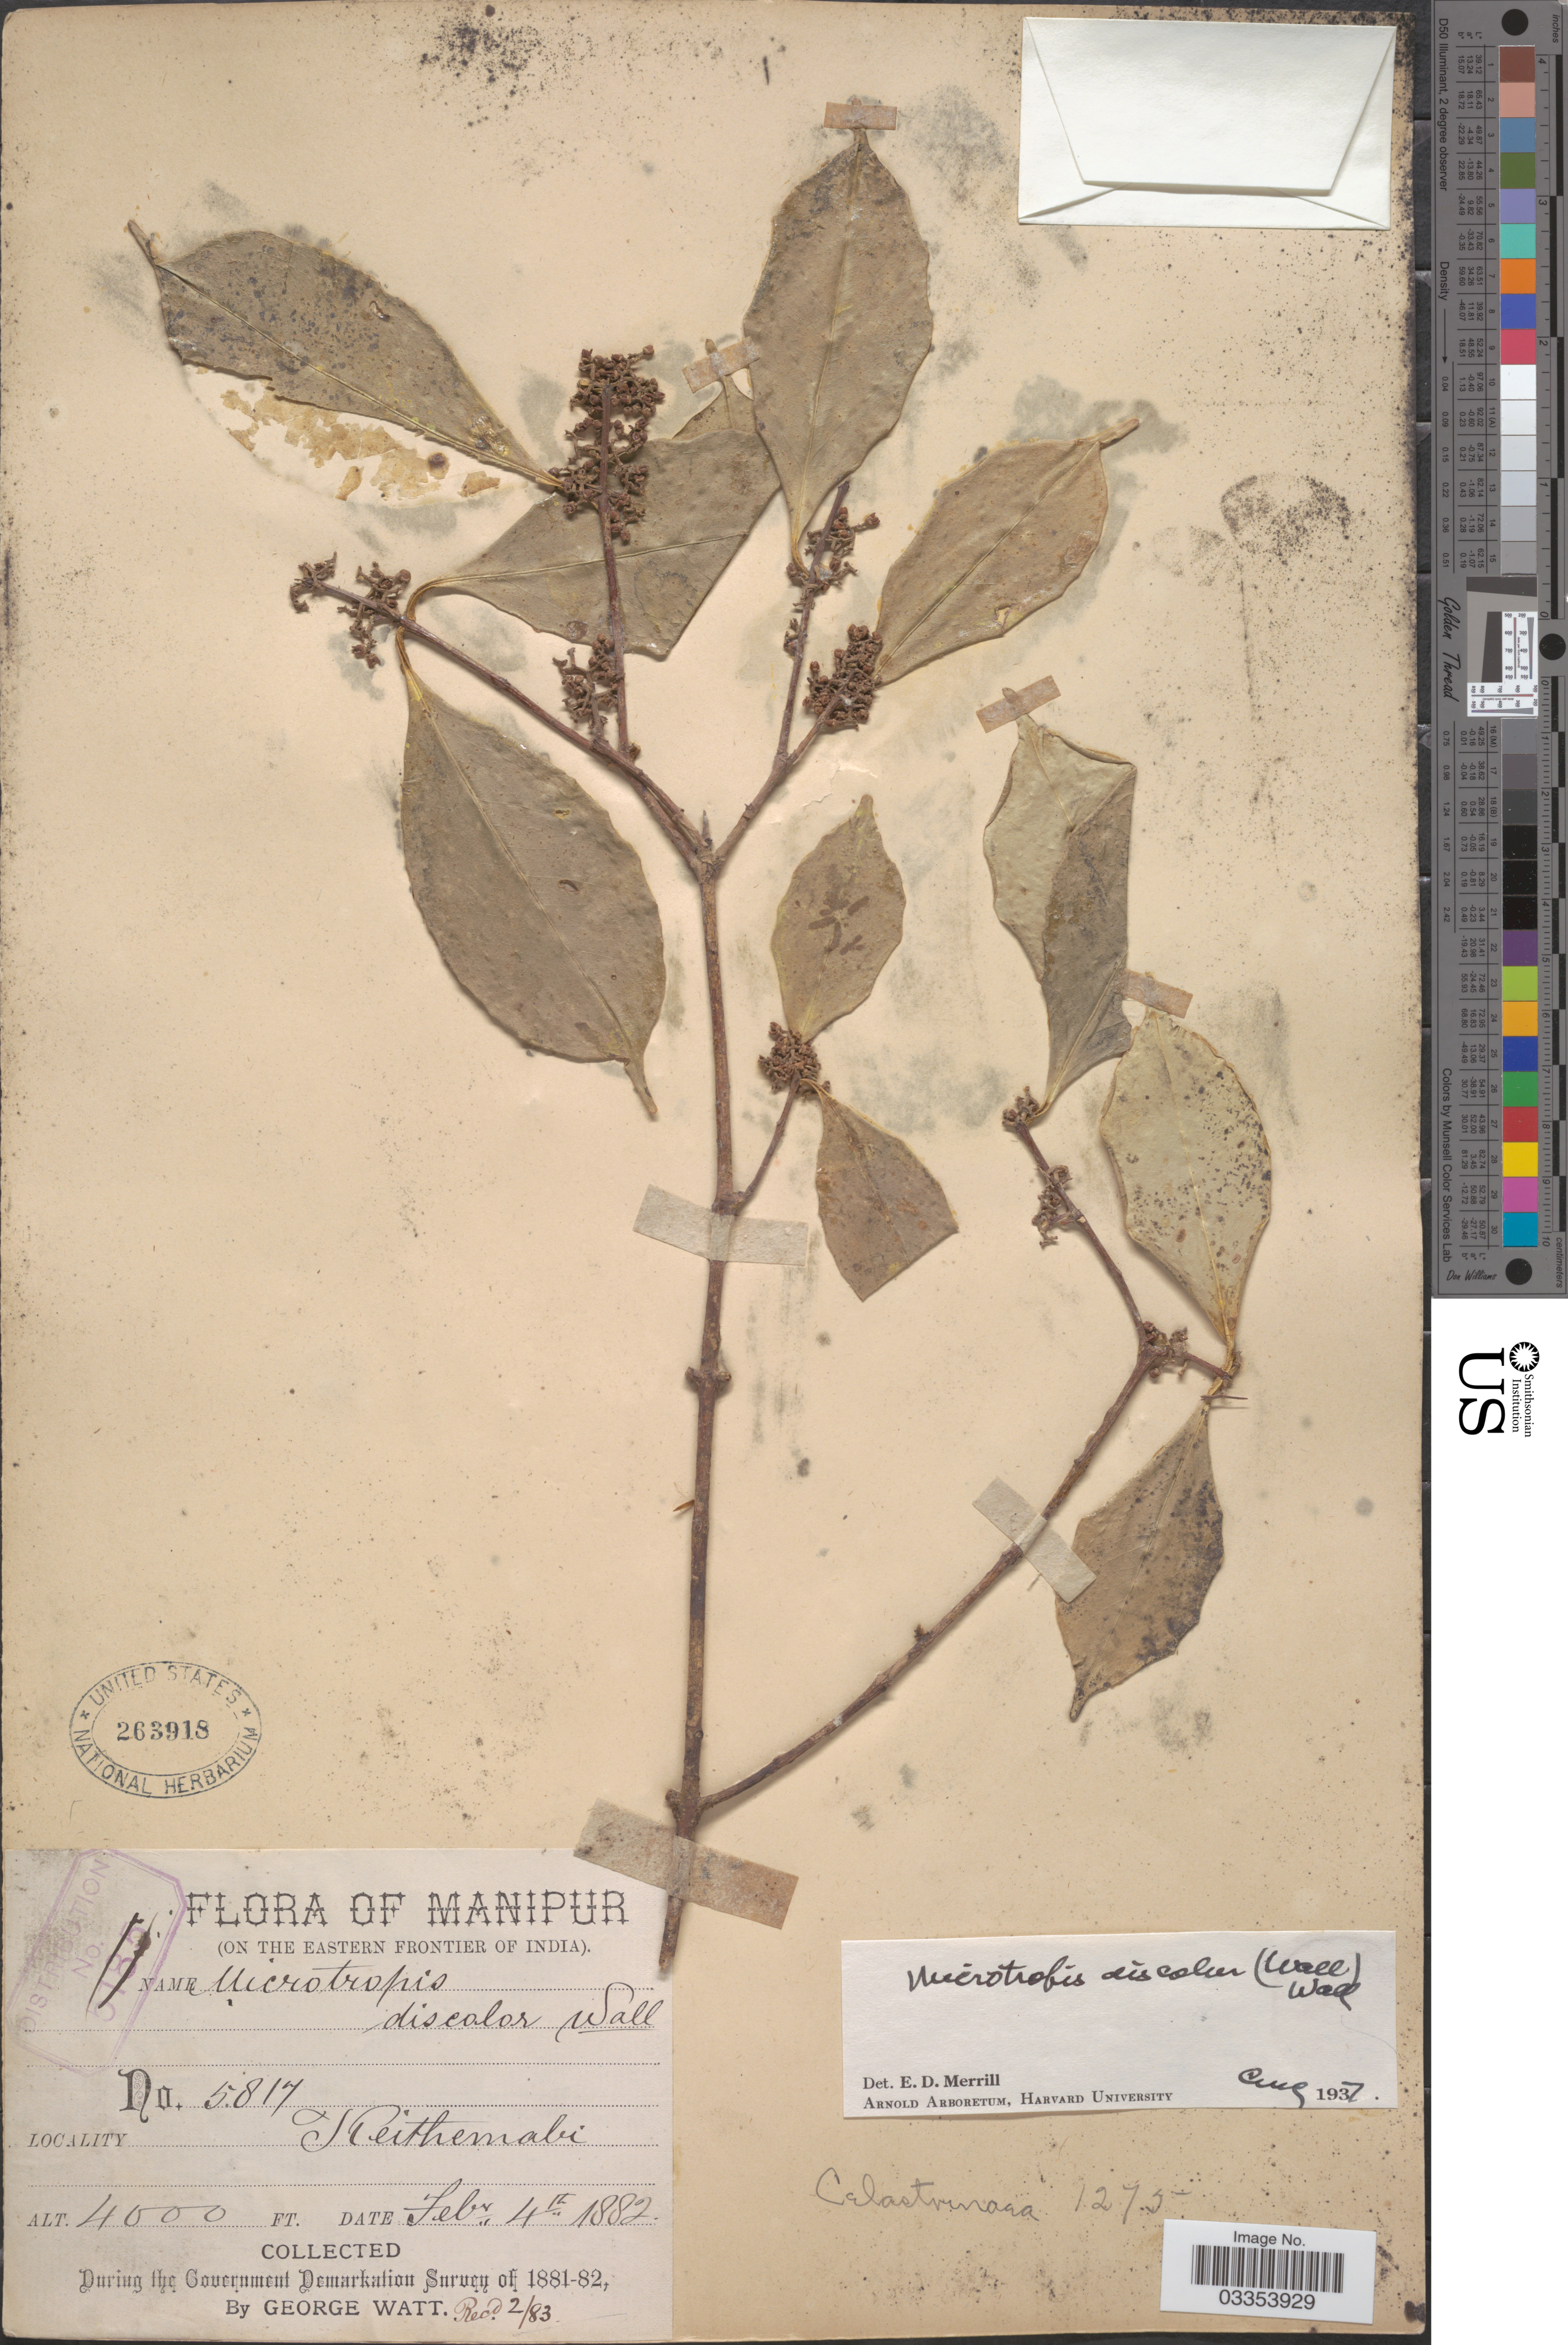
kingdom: Plantae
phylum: Tracheophyta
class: Magnoliopsida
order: Celastrales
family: Celastraceae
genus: Microtropis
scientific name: Microtropis discolor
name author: (Wall.) Arn.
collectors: G. Watt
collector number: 5817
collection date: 1882-02-04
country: India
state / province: Manipur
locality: (On the Eastern Frontier of India). Keithemabi.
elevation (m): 1219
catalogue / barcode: US 263918